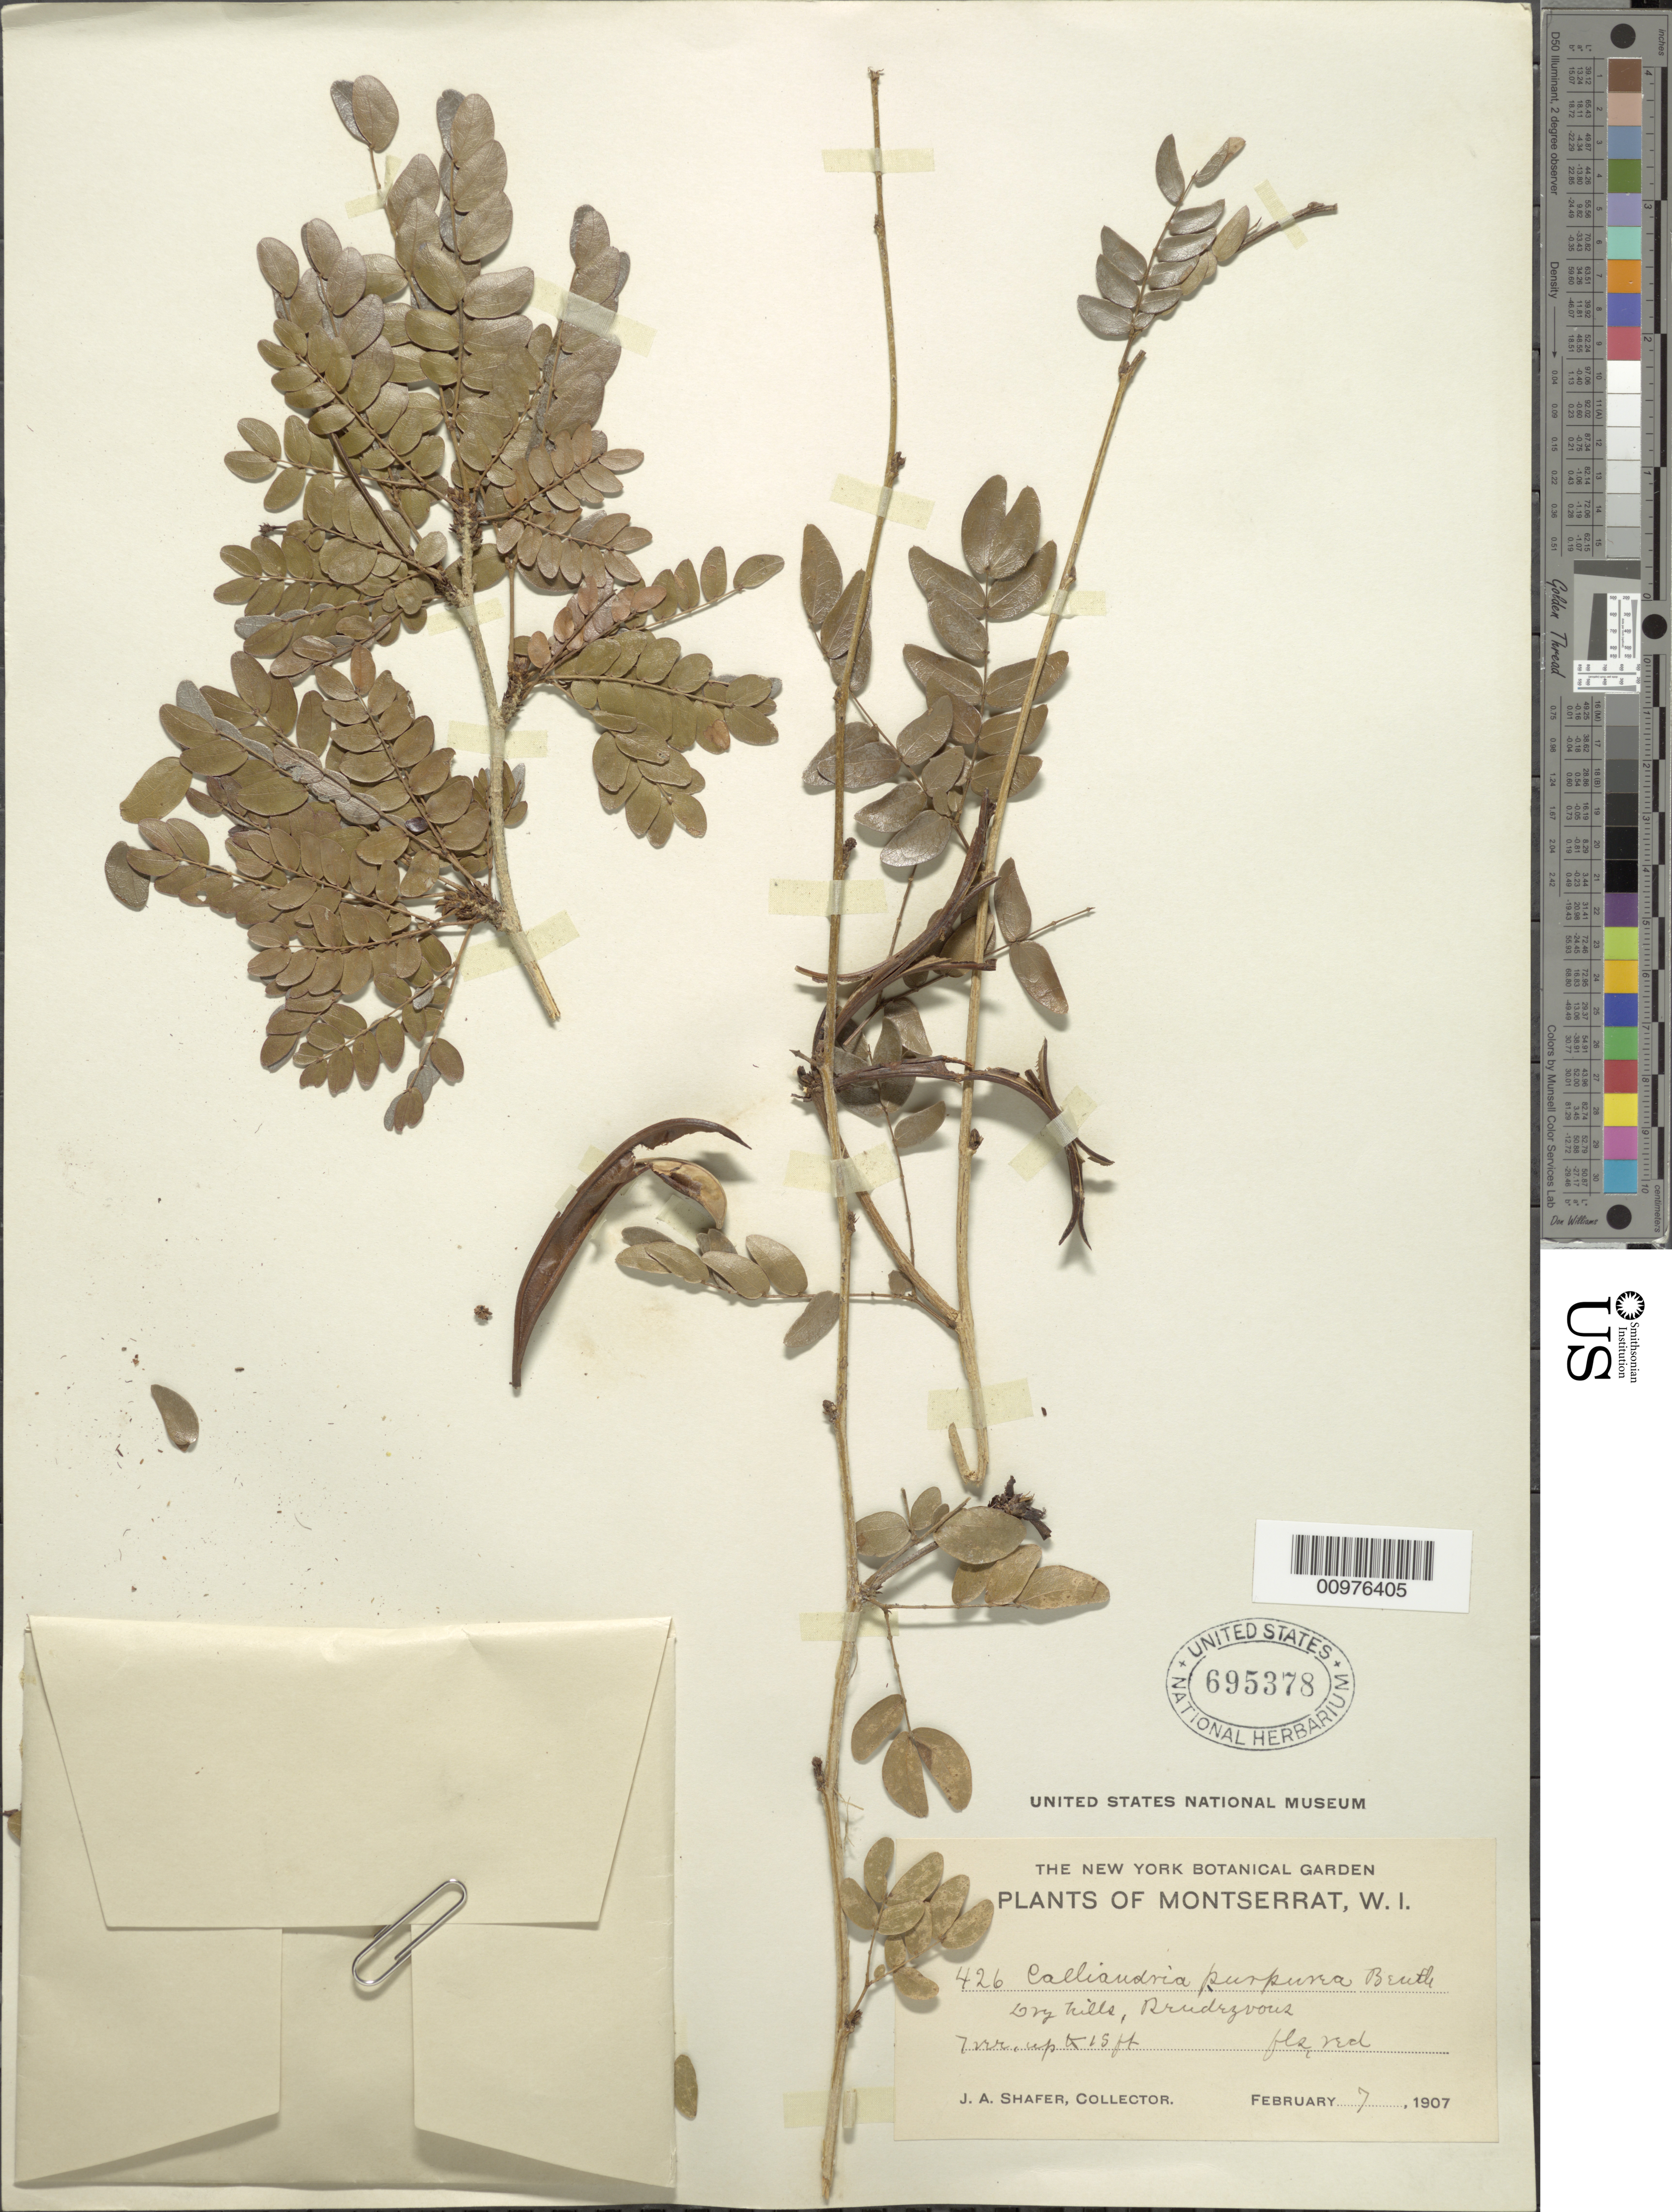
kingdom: Plantae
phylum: Tracheophyta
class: Magnoliopsida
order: Fabales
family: Fabaceae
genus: Calliandra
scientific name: Calliandra purpurea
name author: (L.) Benth.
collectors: J. A. Shafer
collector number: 426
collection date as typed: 07 Feb 1907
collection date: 1907-02-07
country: Montserrat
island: Montserrat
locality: dry hills, Rendezvous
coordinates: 0 N, 0 E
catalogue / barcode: US 695378